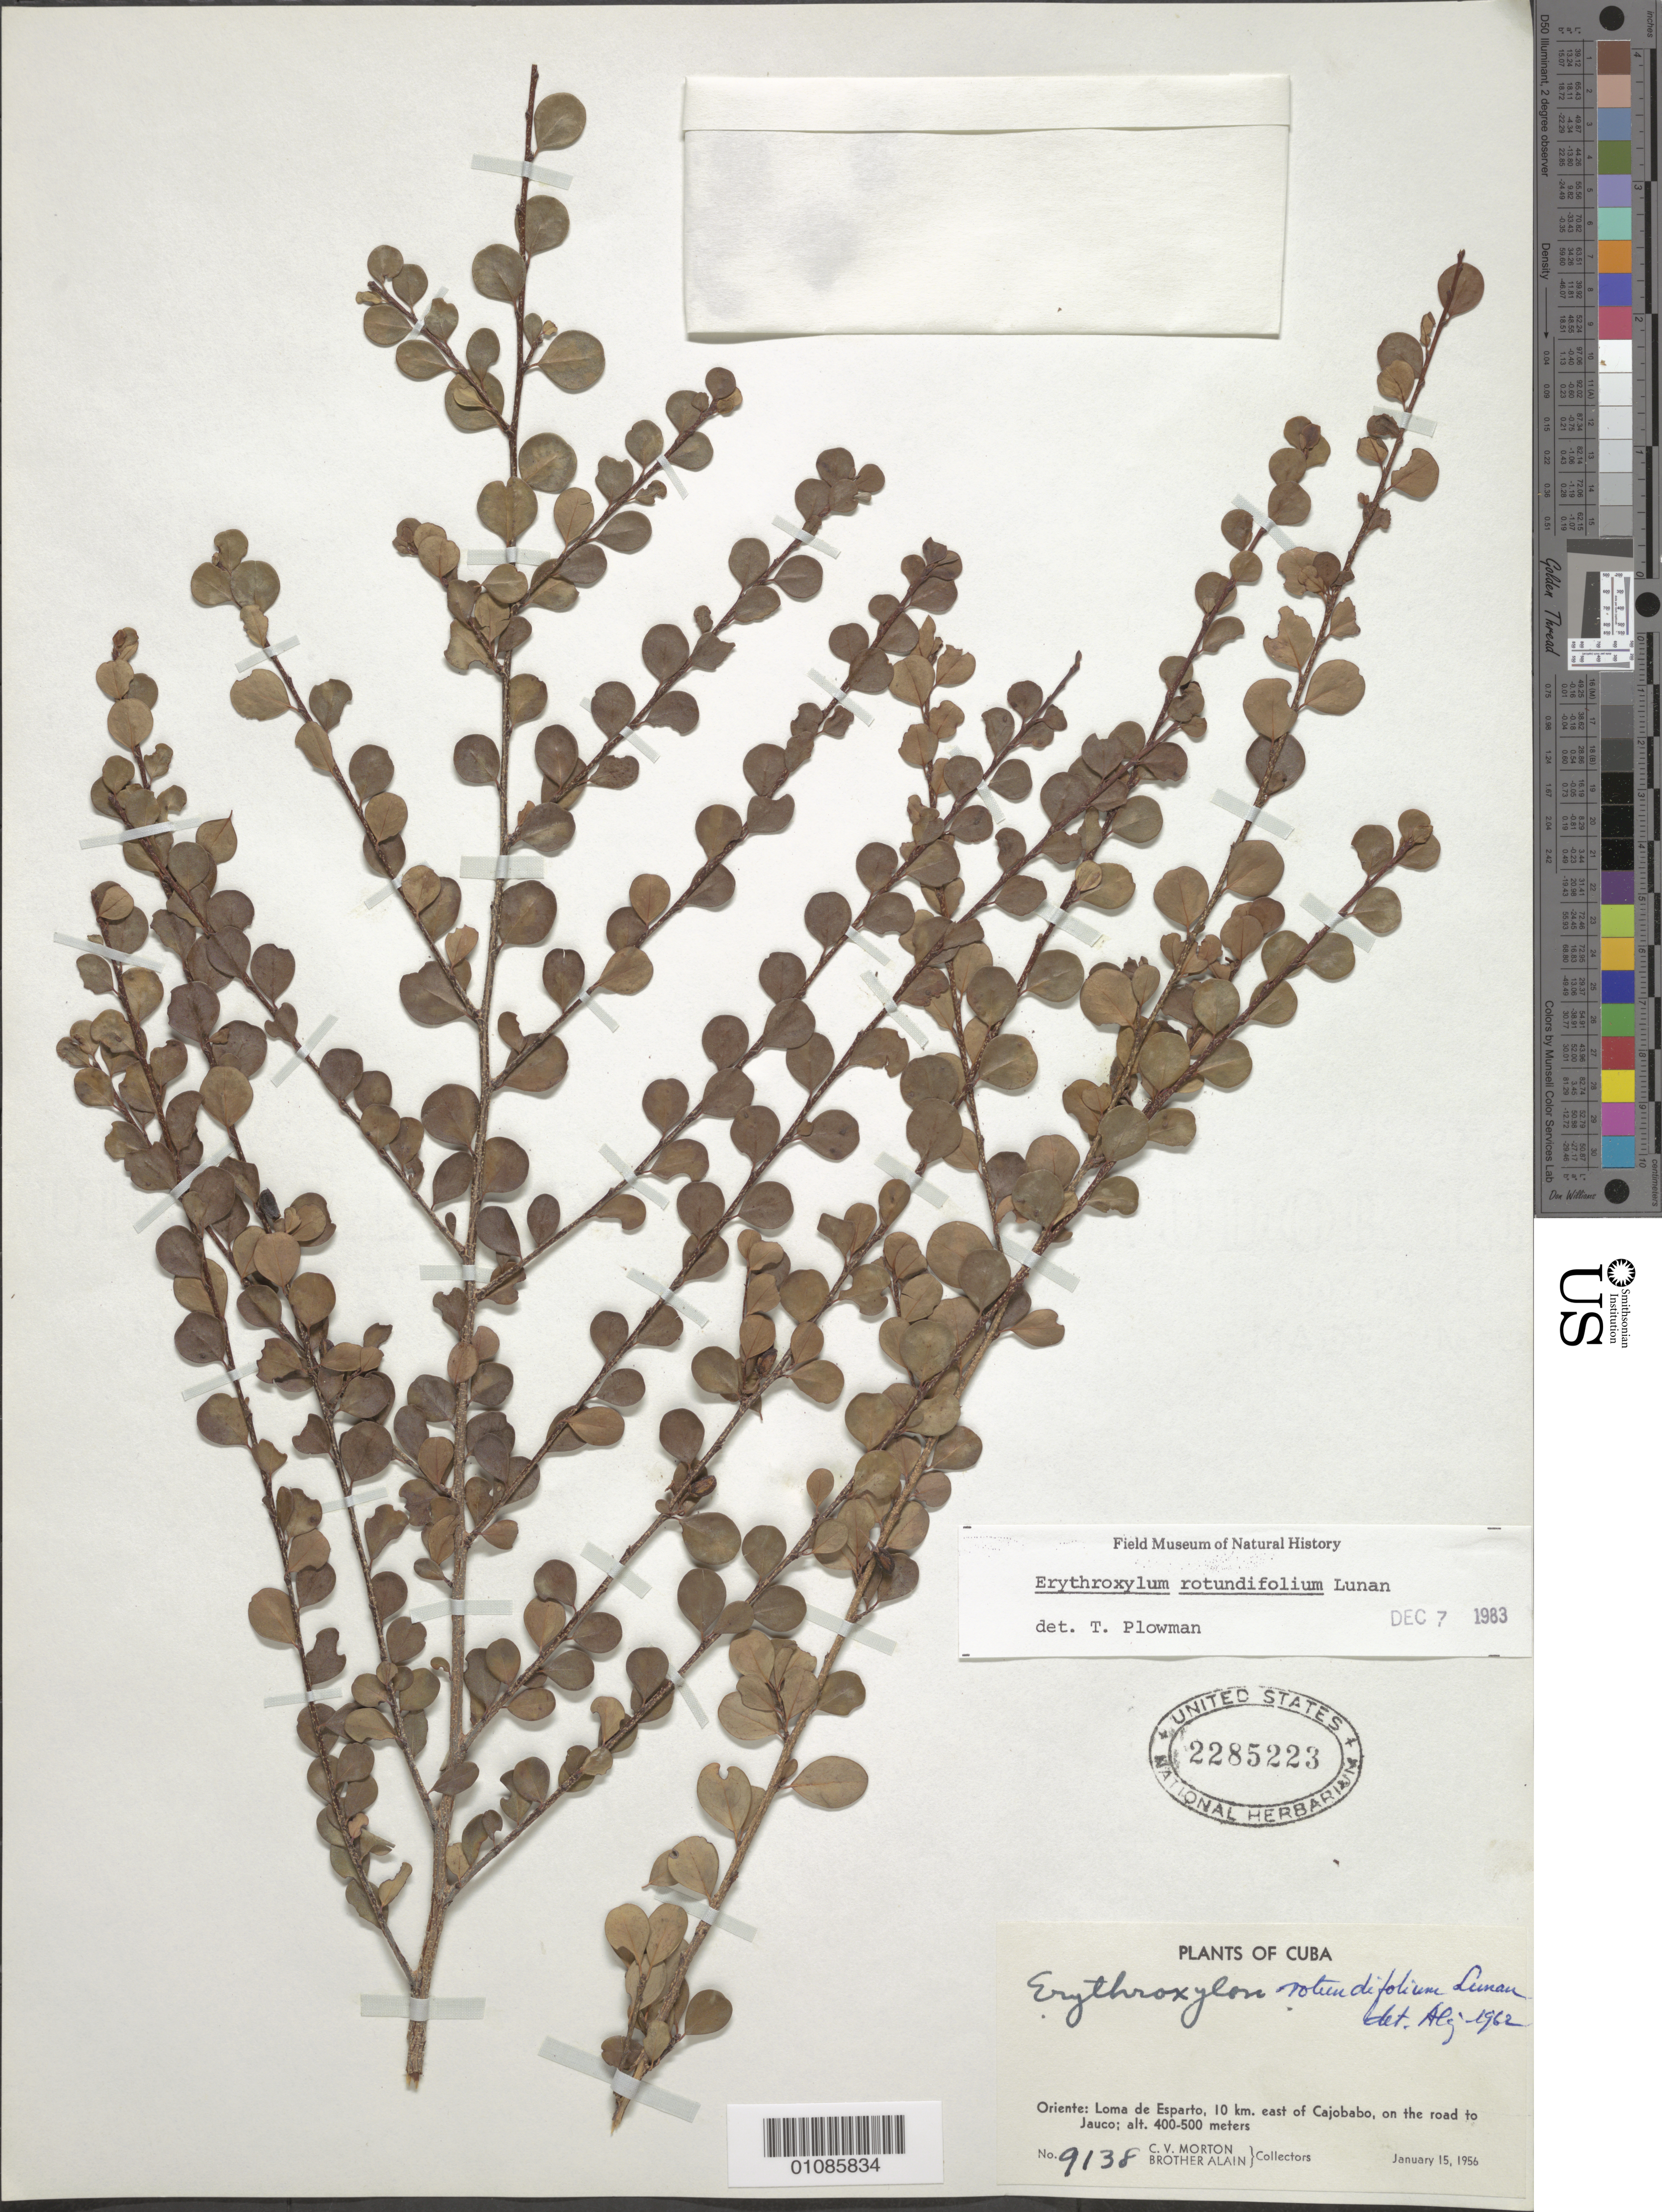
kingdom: Plantae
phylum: Tracheophyta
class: Magnoliopsida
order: Malpighiales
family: Erythroxylaceae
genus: Erythroxylum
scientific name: Erythroxylum rotundifolium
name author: Lunan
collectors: C. V. Morton & A. H. Liogier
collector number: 9138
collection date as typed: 15 Jan 1956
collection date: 1956-01-15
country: Cuba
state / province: Oriente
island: Cuba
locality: Loma de Esparto, 10km E of Cajobabo, on the road to Jauco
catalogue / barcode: US 2285223